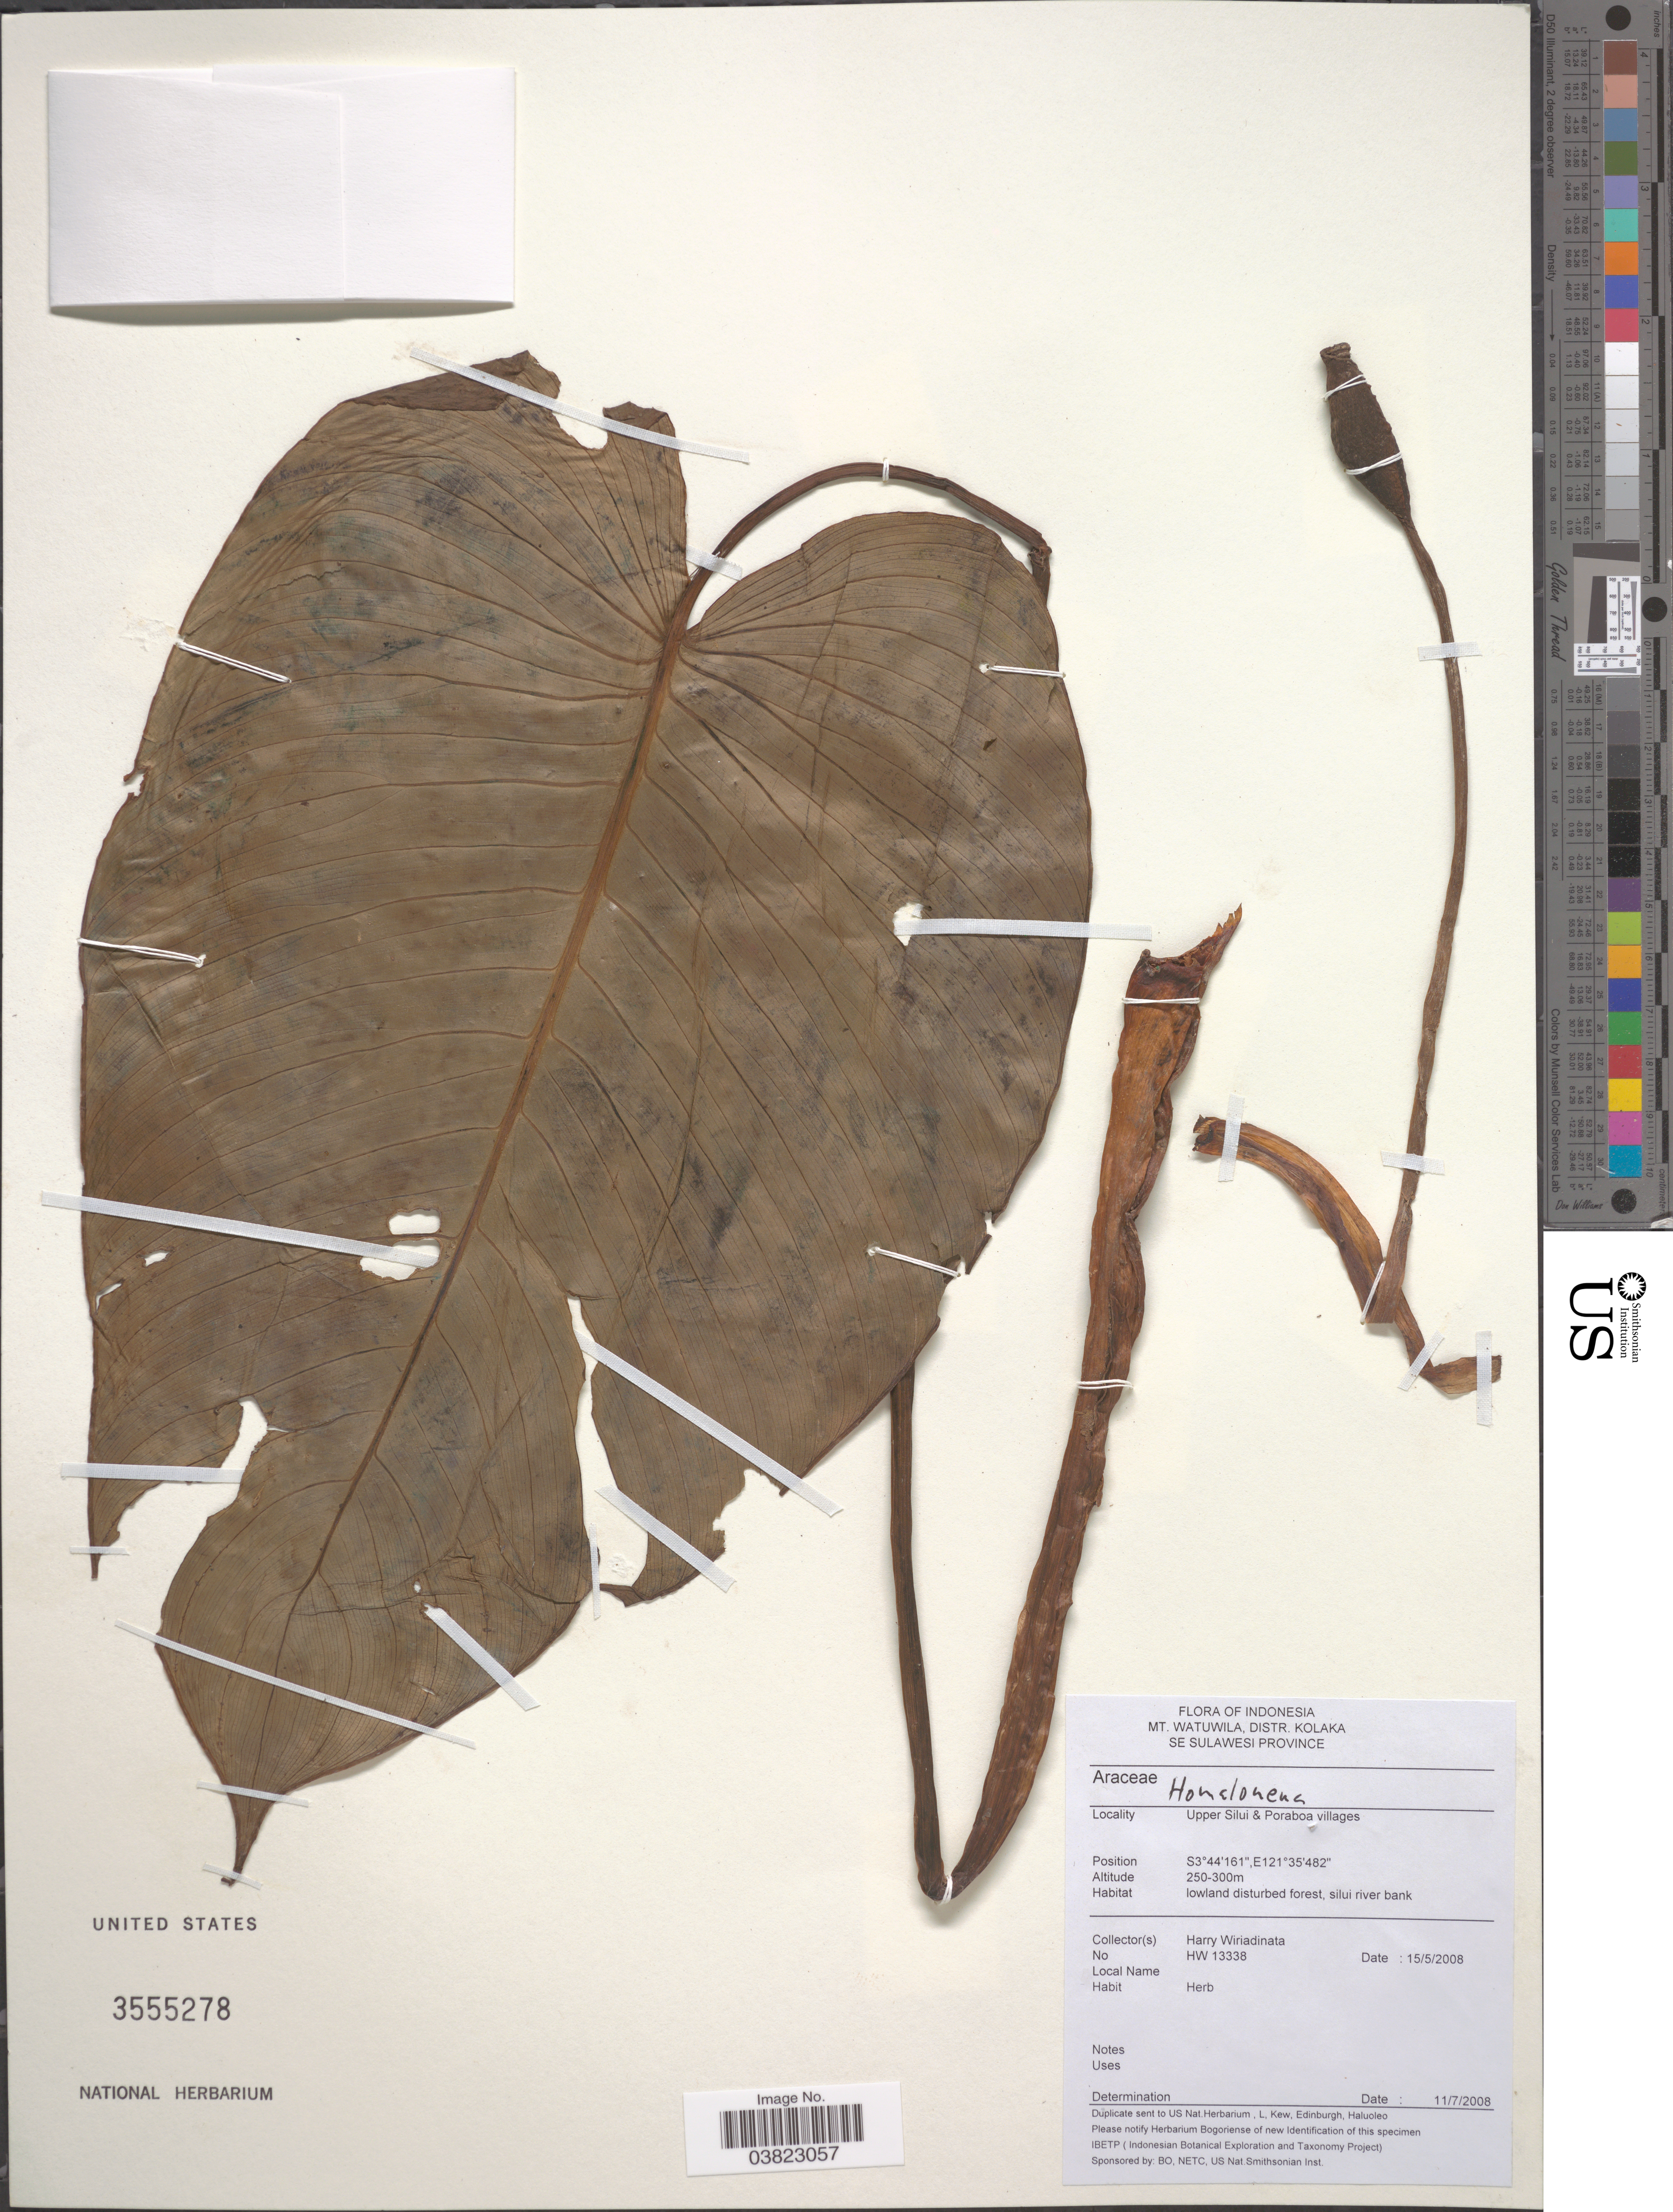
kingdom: Plantae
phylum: Tracheophyta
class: Liliopsida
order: Alismatales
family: Araceae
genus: Homalomena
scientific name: Homalomena sp.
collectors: H. Wiriadinata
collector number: HW 13338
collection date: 2008-05-15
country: Indonesia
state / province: Sulawesi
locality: Mt. Watuwila, Distr. Kolaka. SE Sulawesi Province. Upper Silui & Poraboa villages.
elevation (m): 250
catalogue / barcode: US 3555278